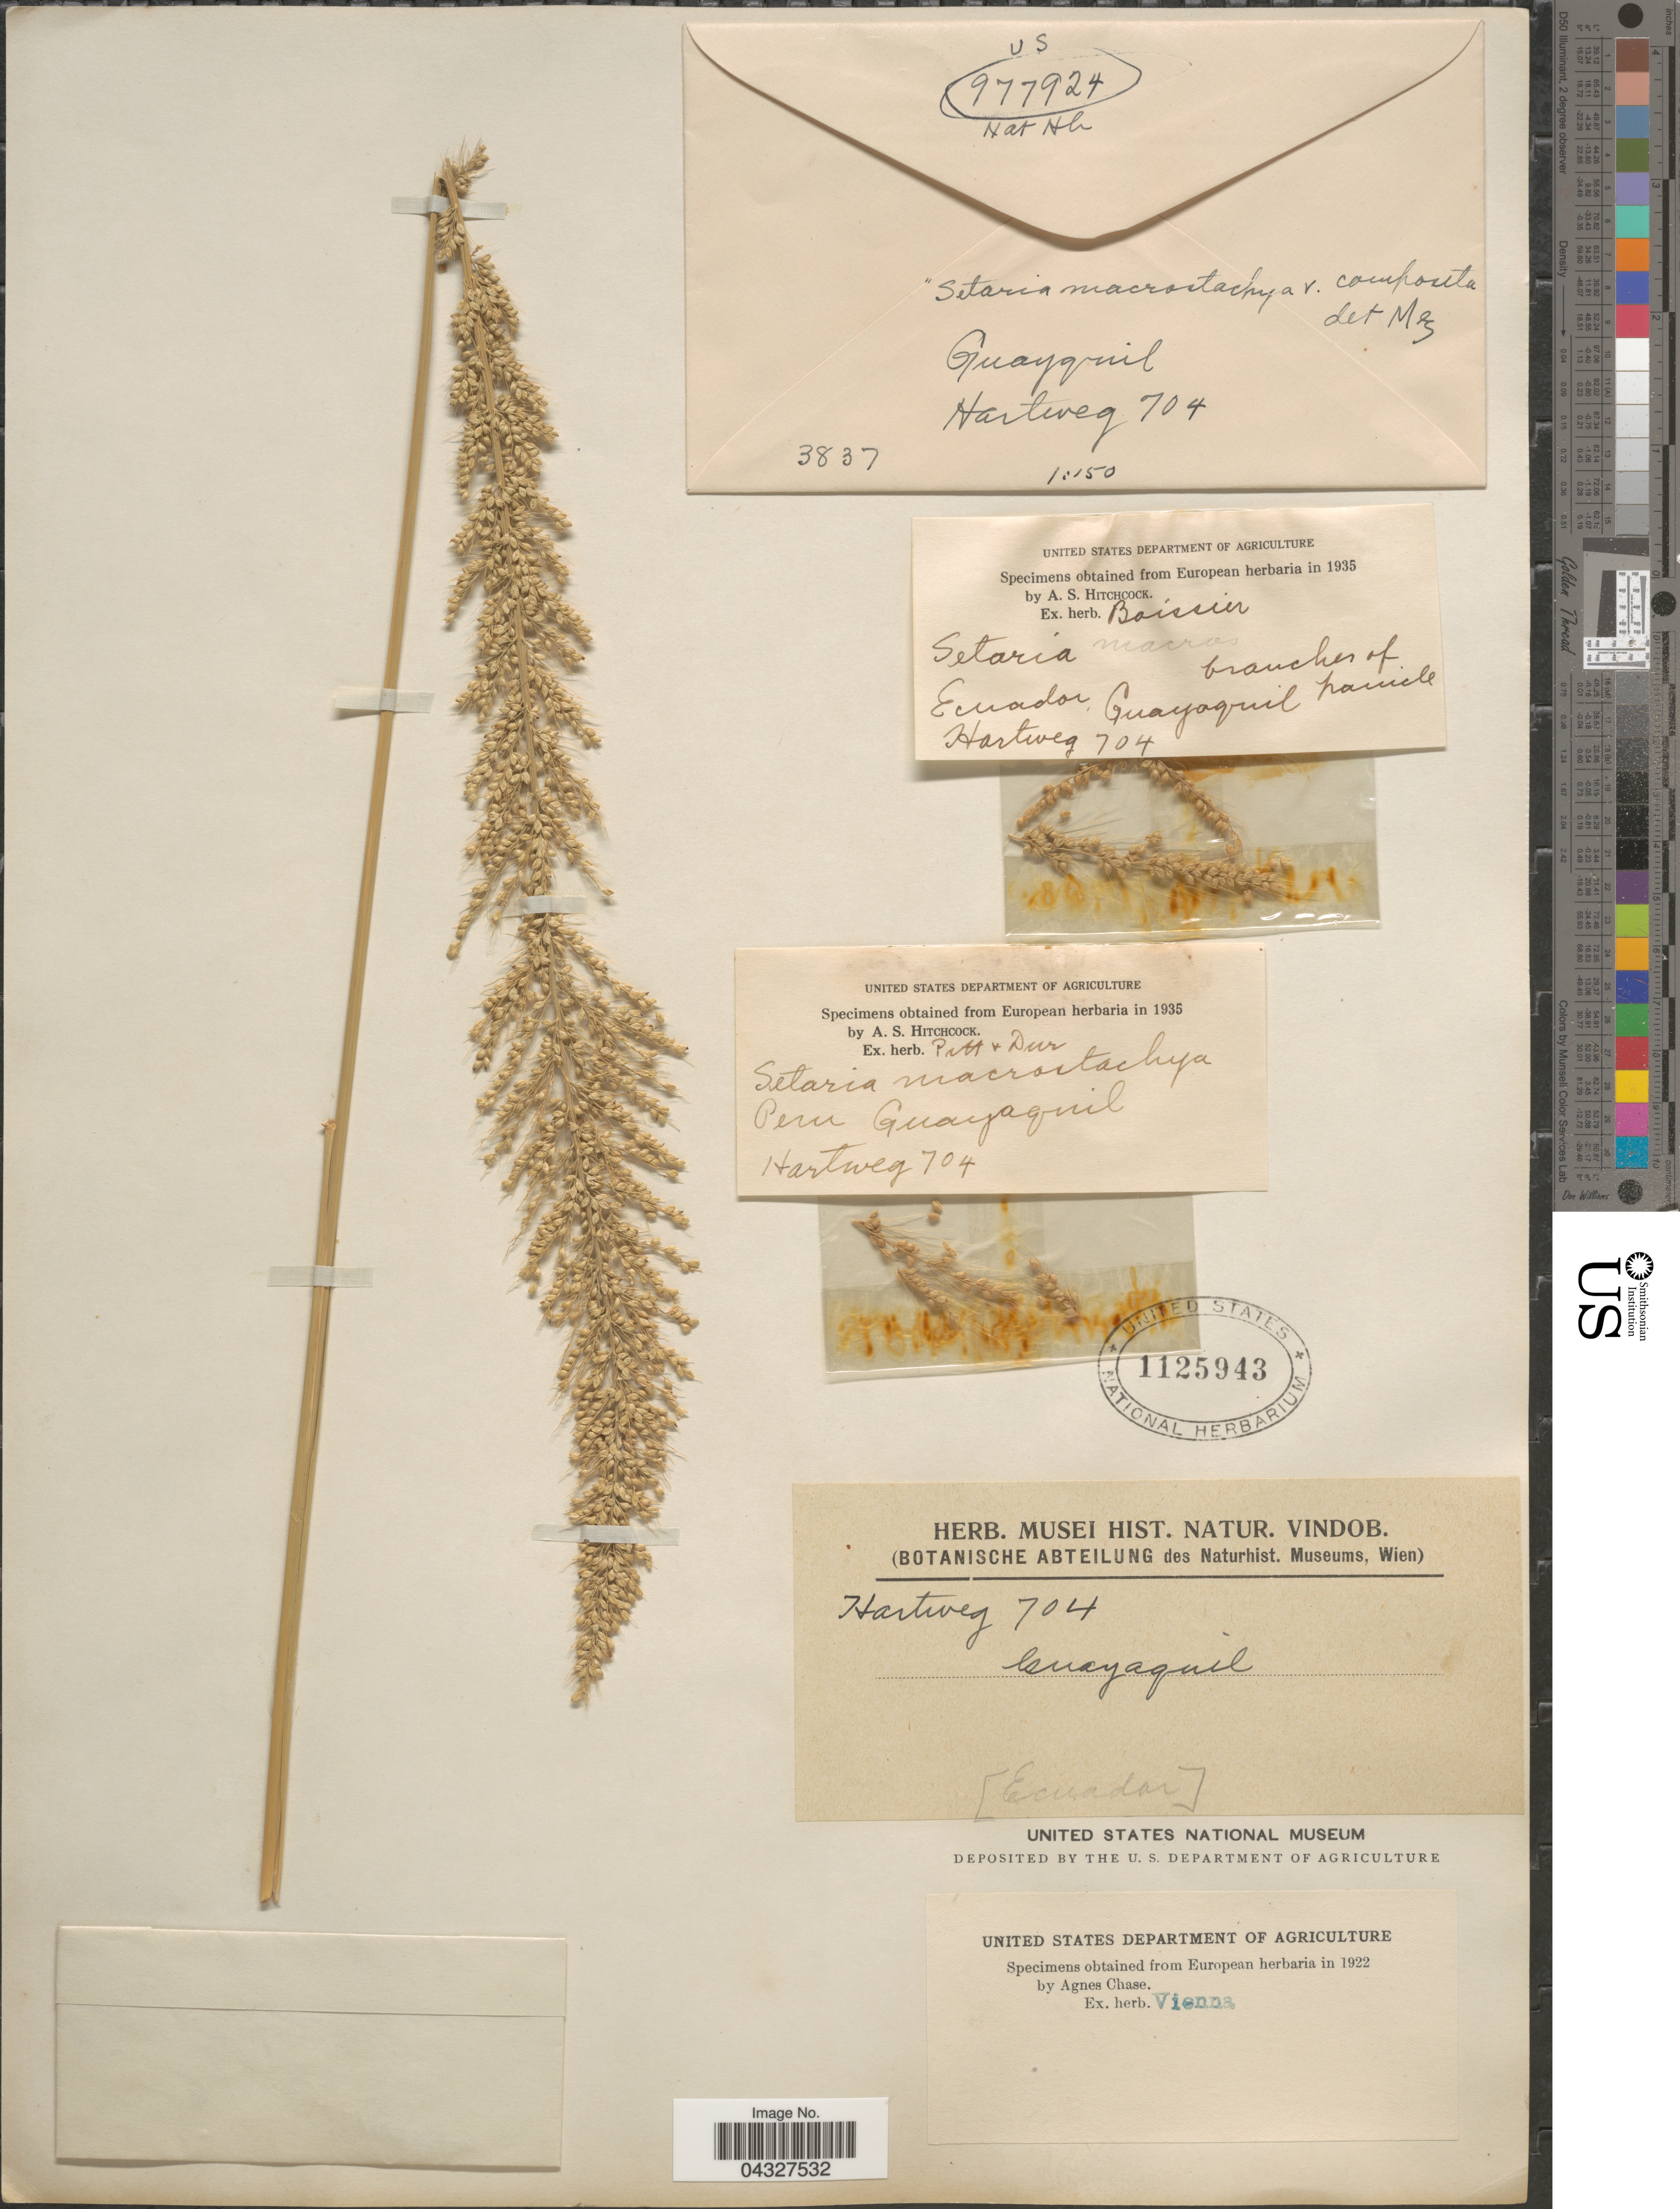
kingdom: Plantae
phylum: Tracheophyta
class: Liliopsida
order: Poales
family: Poaceae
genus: Setaria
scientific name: Setaria macrostachya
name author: Kunth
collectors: Hartweg, --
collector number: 704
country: Peru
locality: Guayaquil.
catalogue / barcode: US 1125943